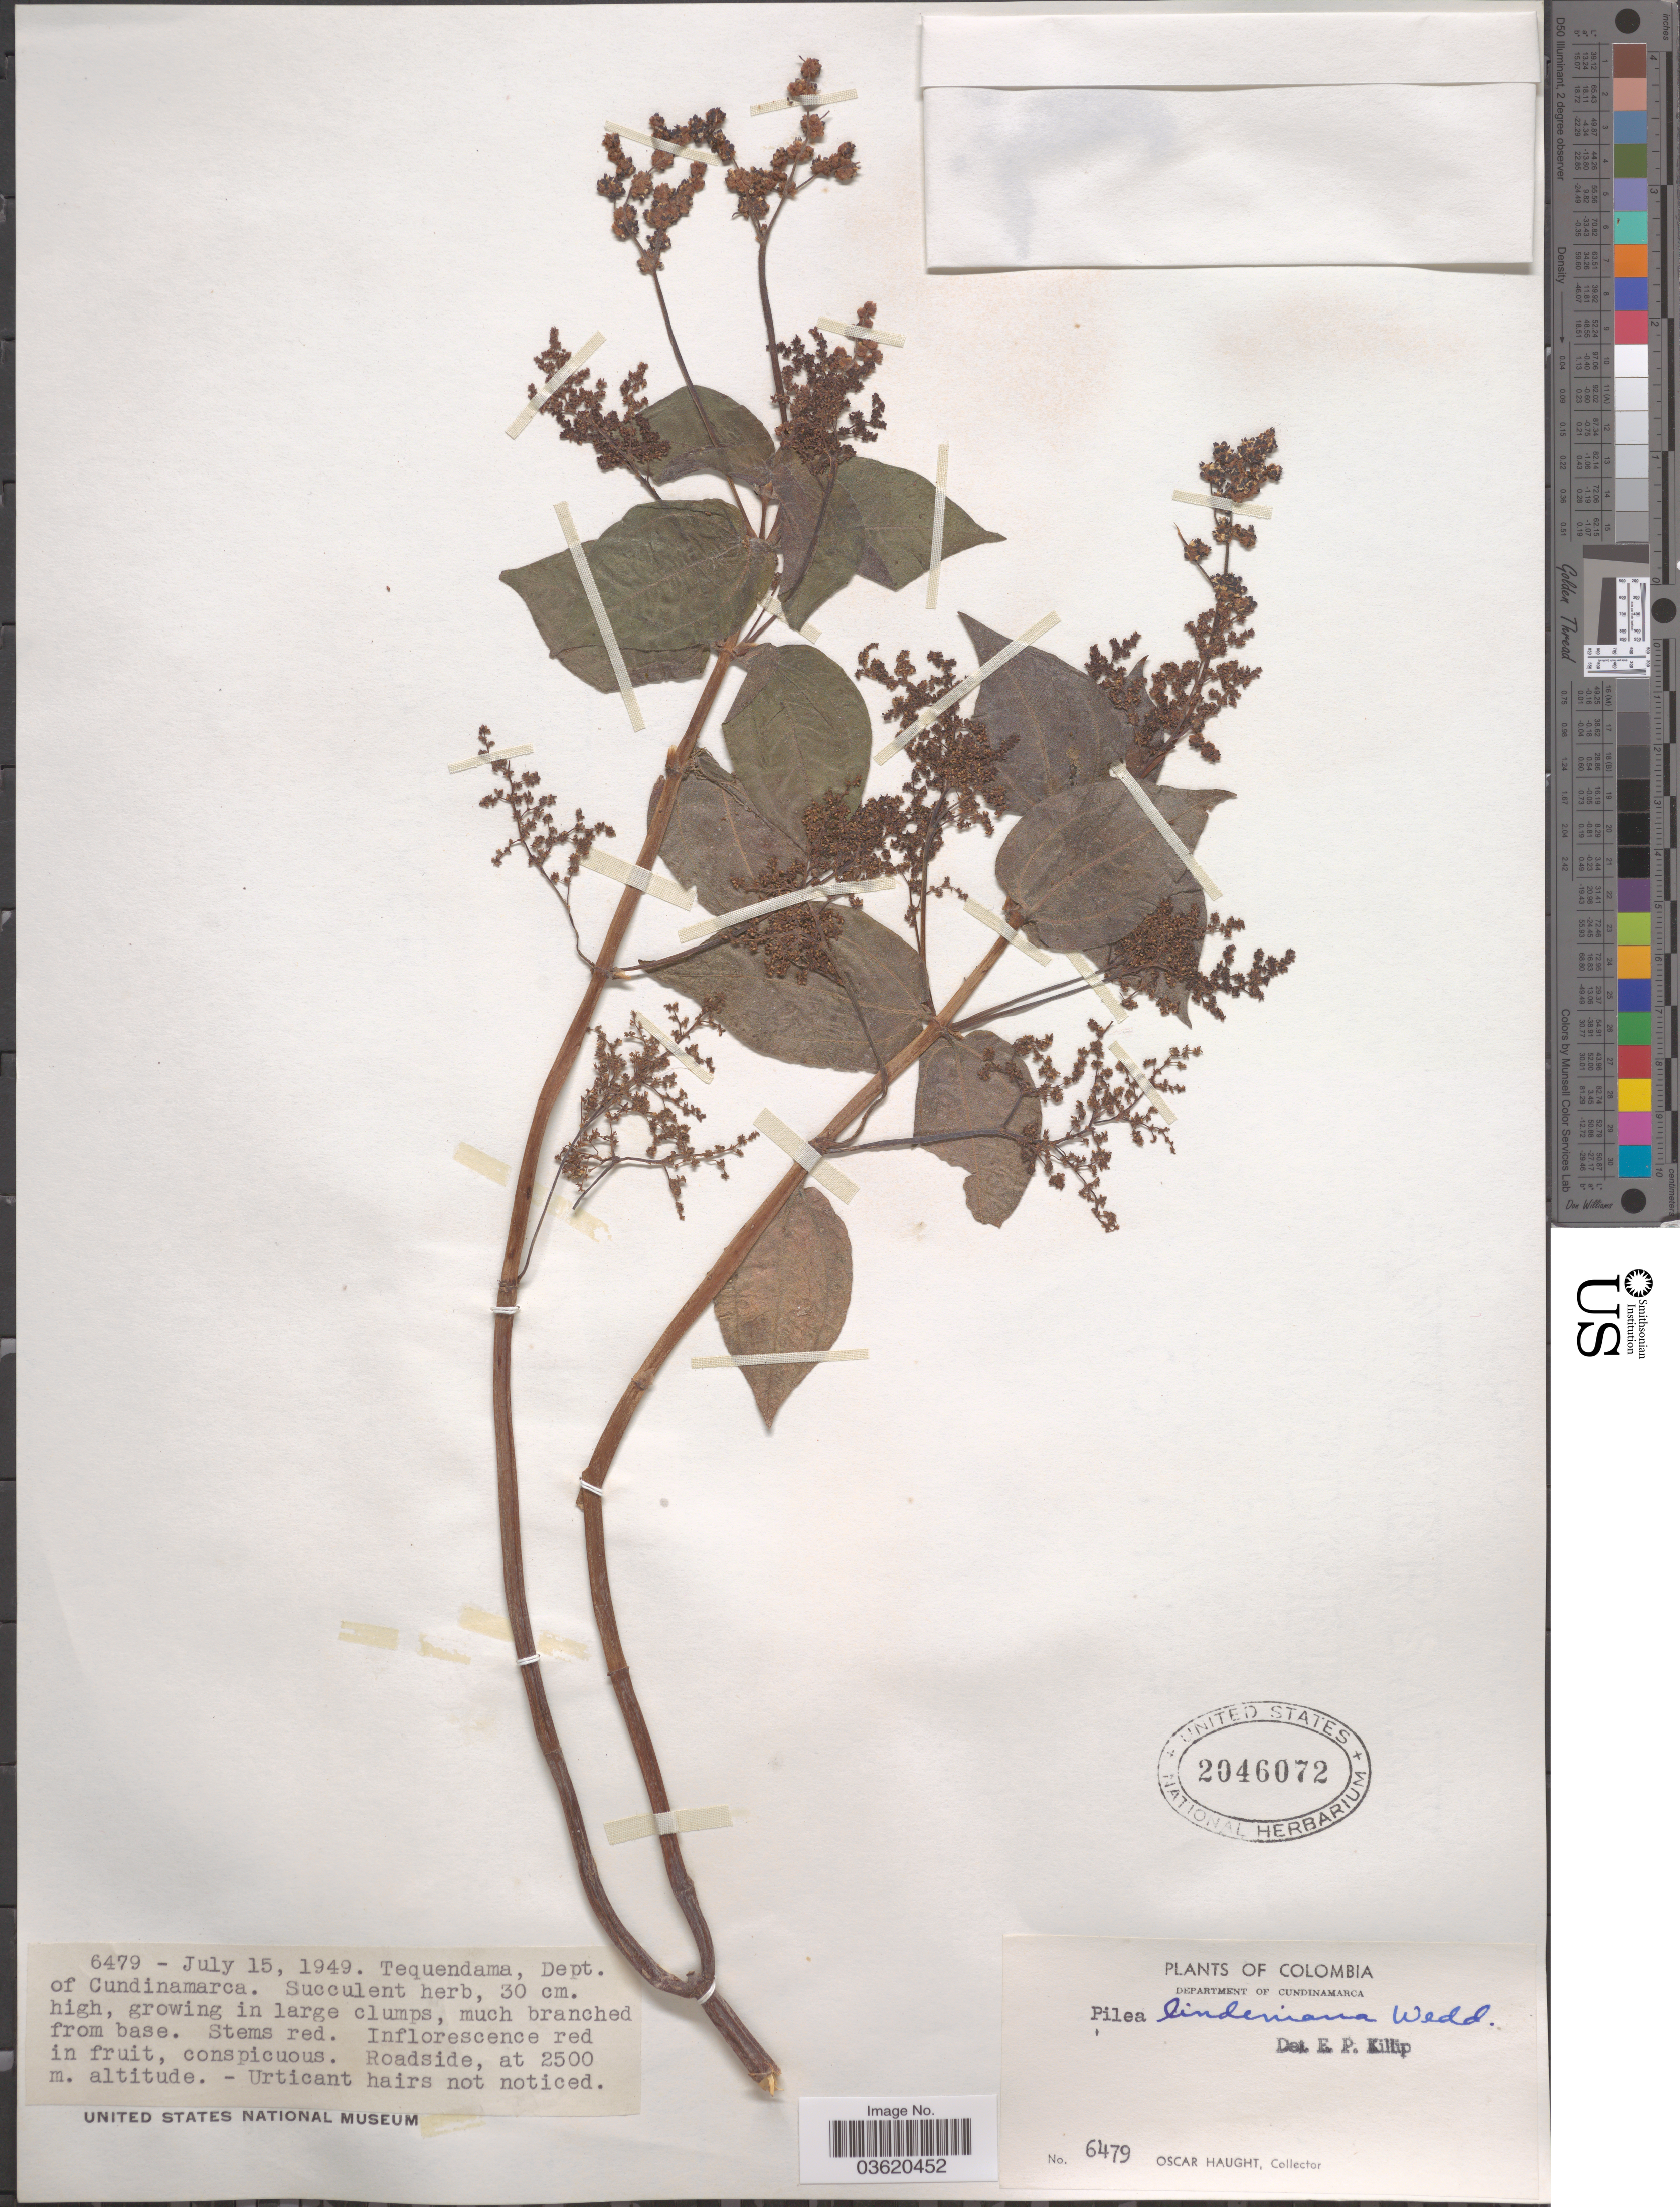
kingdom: Plantae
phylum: Tracheophyta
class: Magnoliopsida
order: Rosales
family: Urticaceae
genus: Pilea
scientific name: Pilea lindeniana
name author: Wedd.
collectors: O. L. Haught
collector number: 6479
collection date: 1949-07-15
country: Colombia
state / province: Cundinamarca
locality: Tequendama, Dept. of Cundinamarca.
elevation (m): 2500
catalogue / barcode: US 2046072